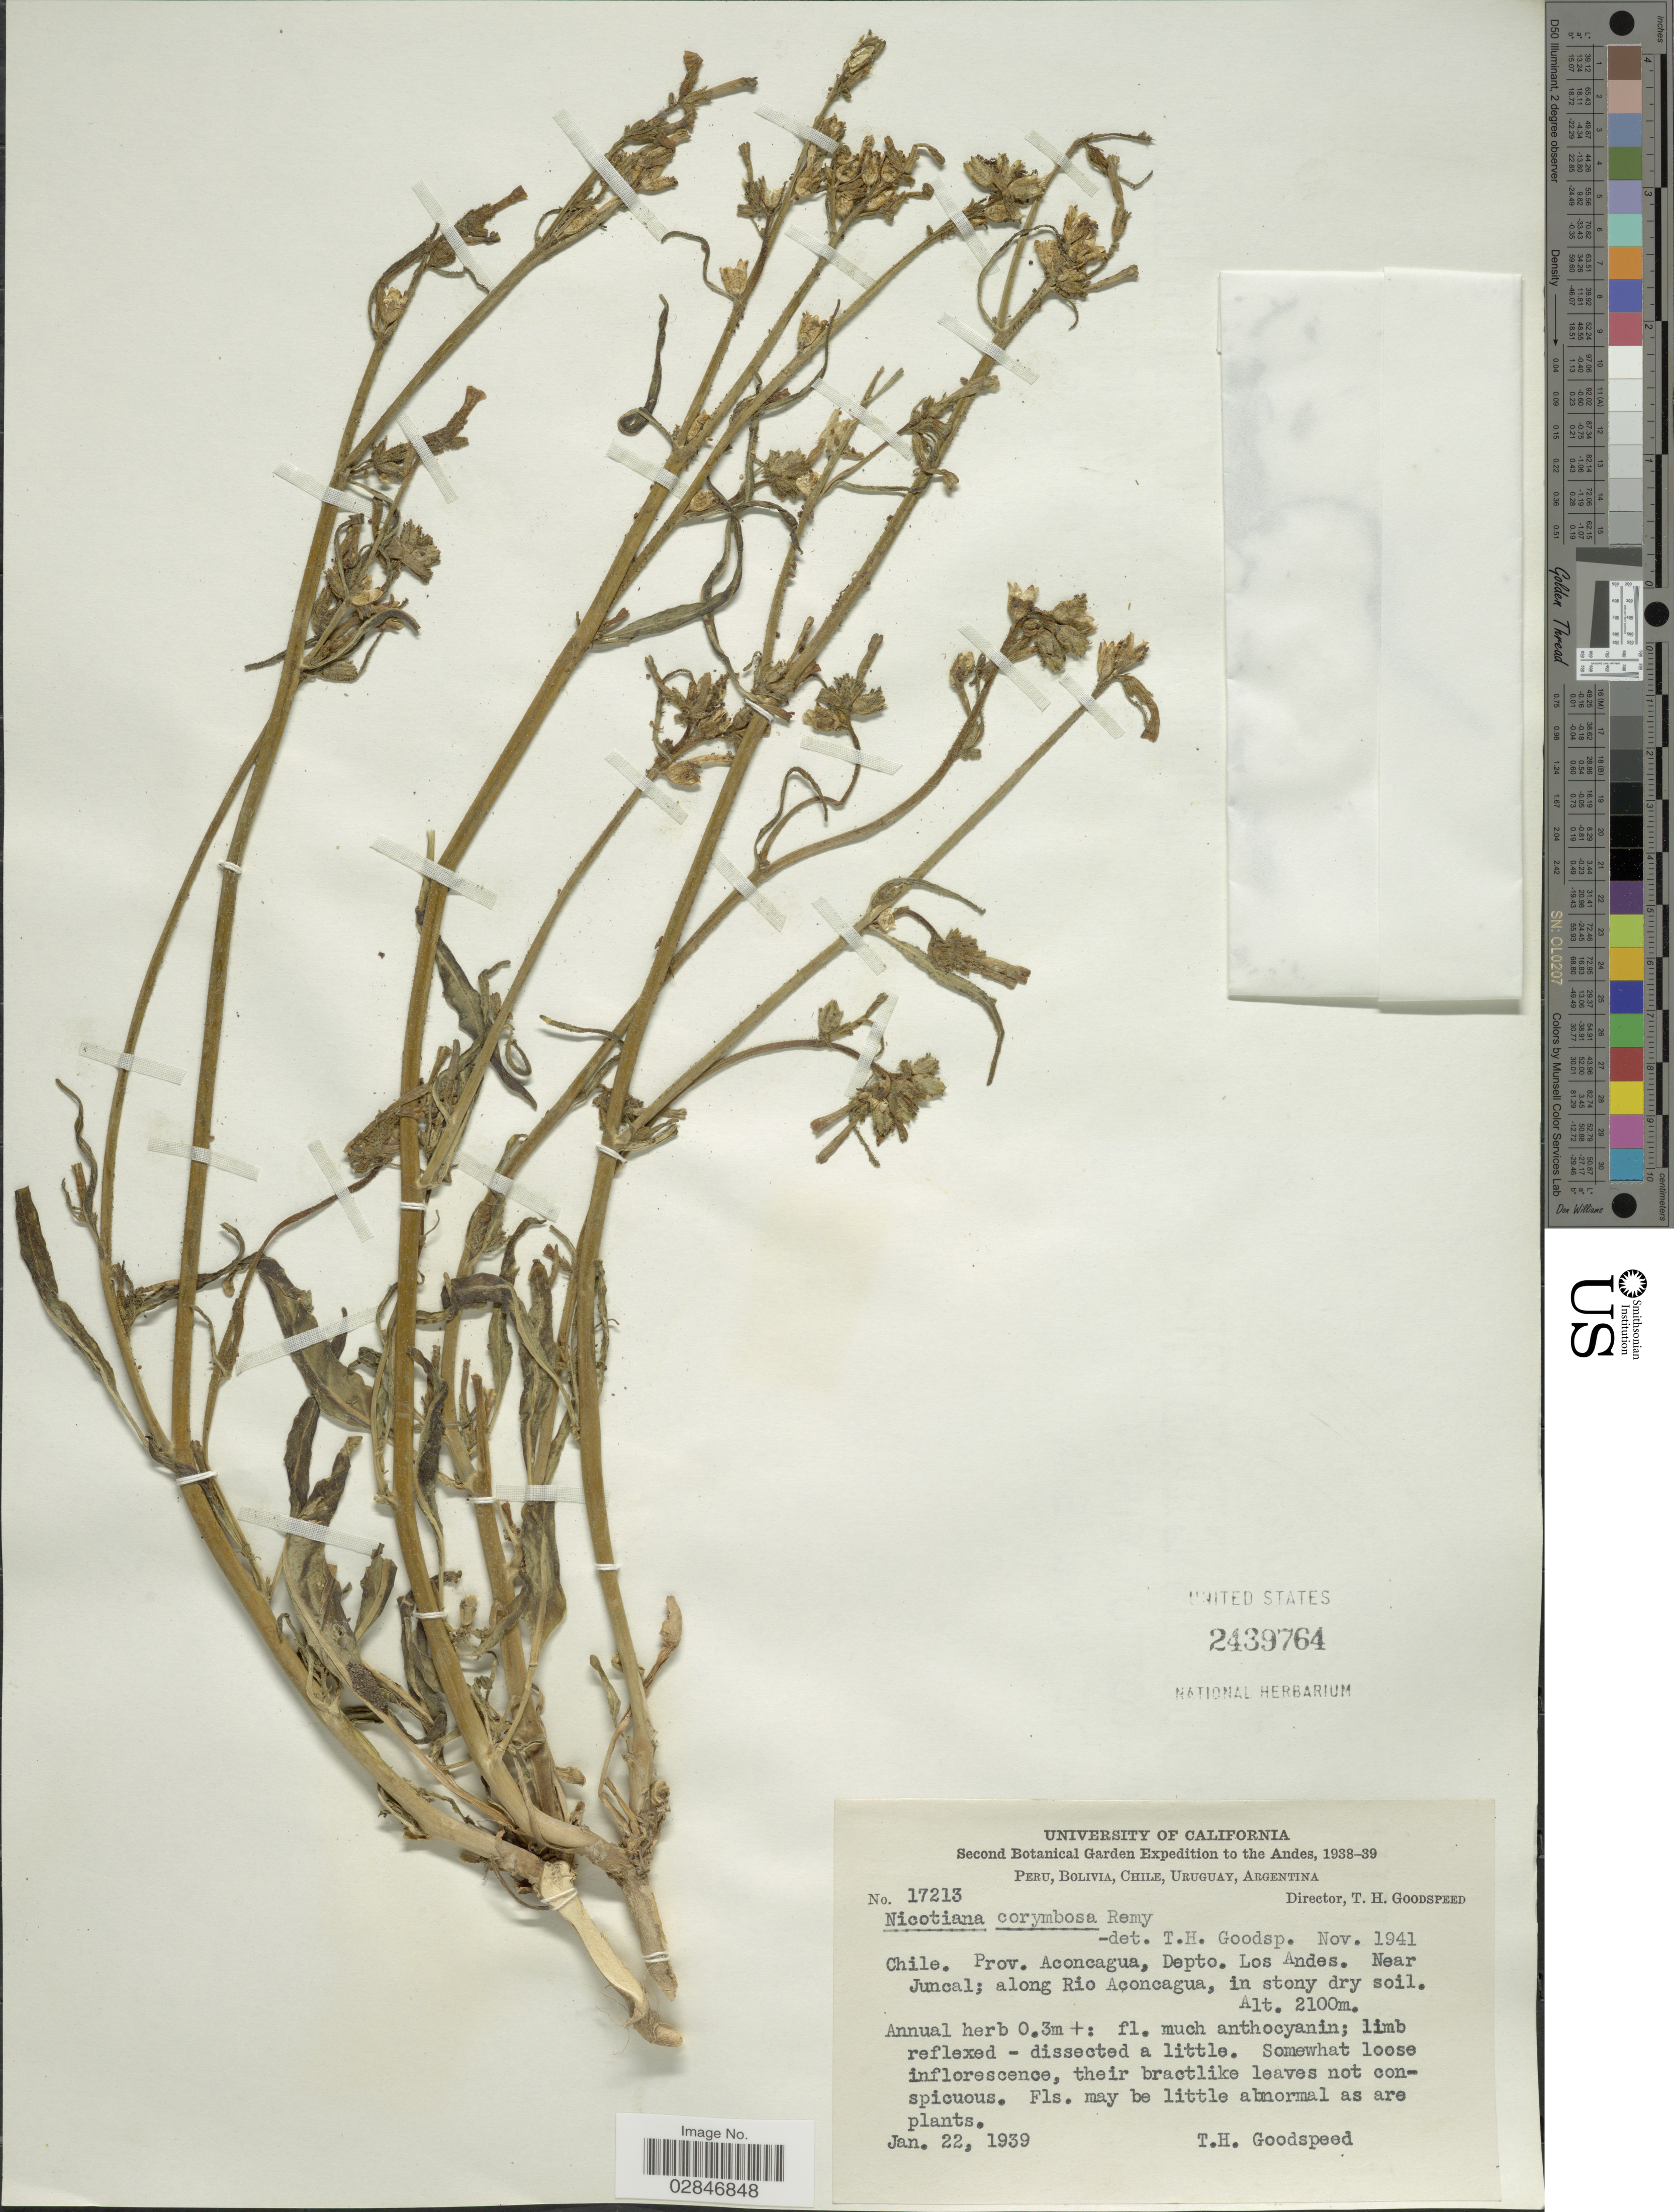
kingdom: Plantae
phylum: Tracheophyta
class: Magnoliopsida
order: Solanales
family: Solanaceae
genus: Nicotiana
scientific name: Nicotiana corymbosa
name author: J. Rémy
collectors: T. Goodspeed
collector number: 17213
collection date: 1939-01-22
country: Chile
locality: The Andes, Prov. Aconcagua, Depto. Los Andes. Near Juncal; along Rio Aconcagua.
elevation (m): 2100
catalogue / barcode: US 2439764